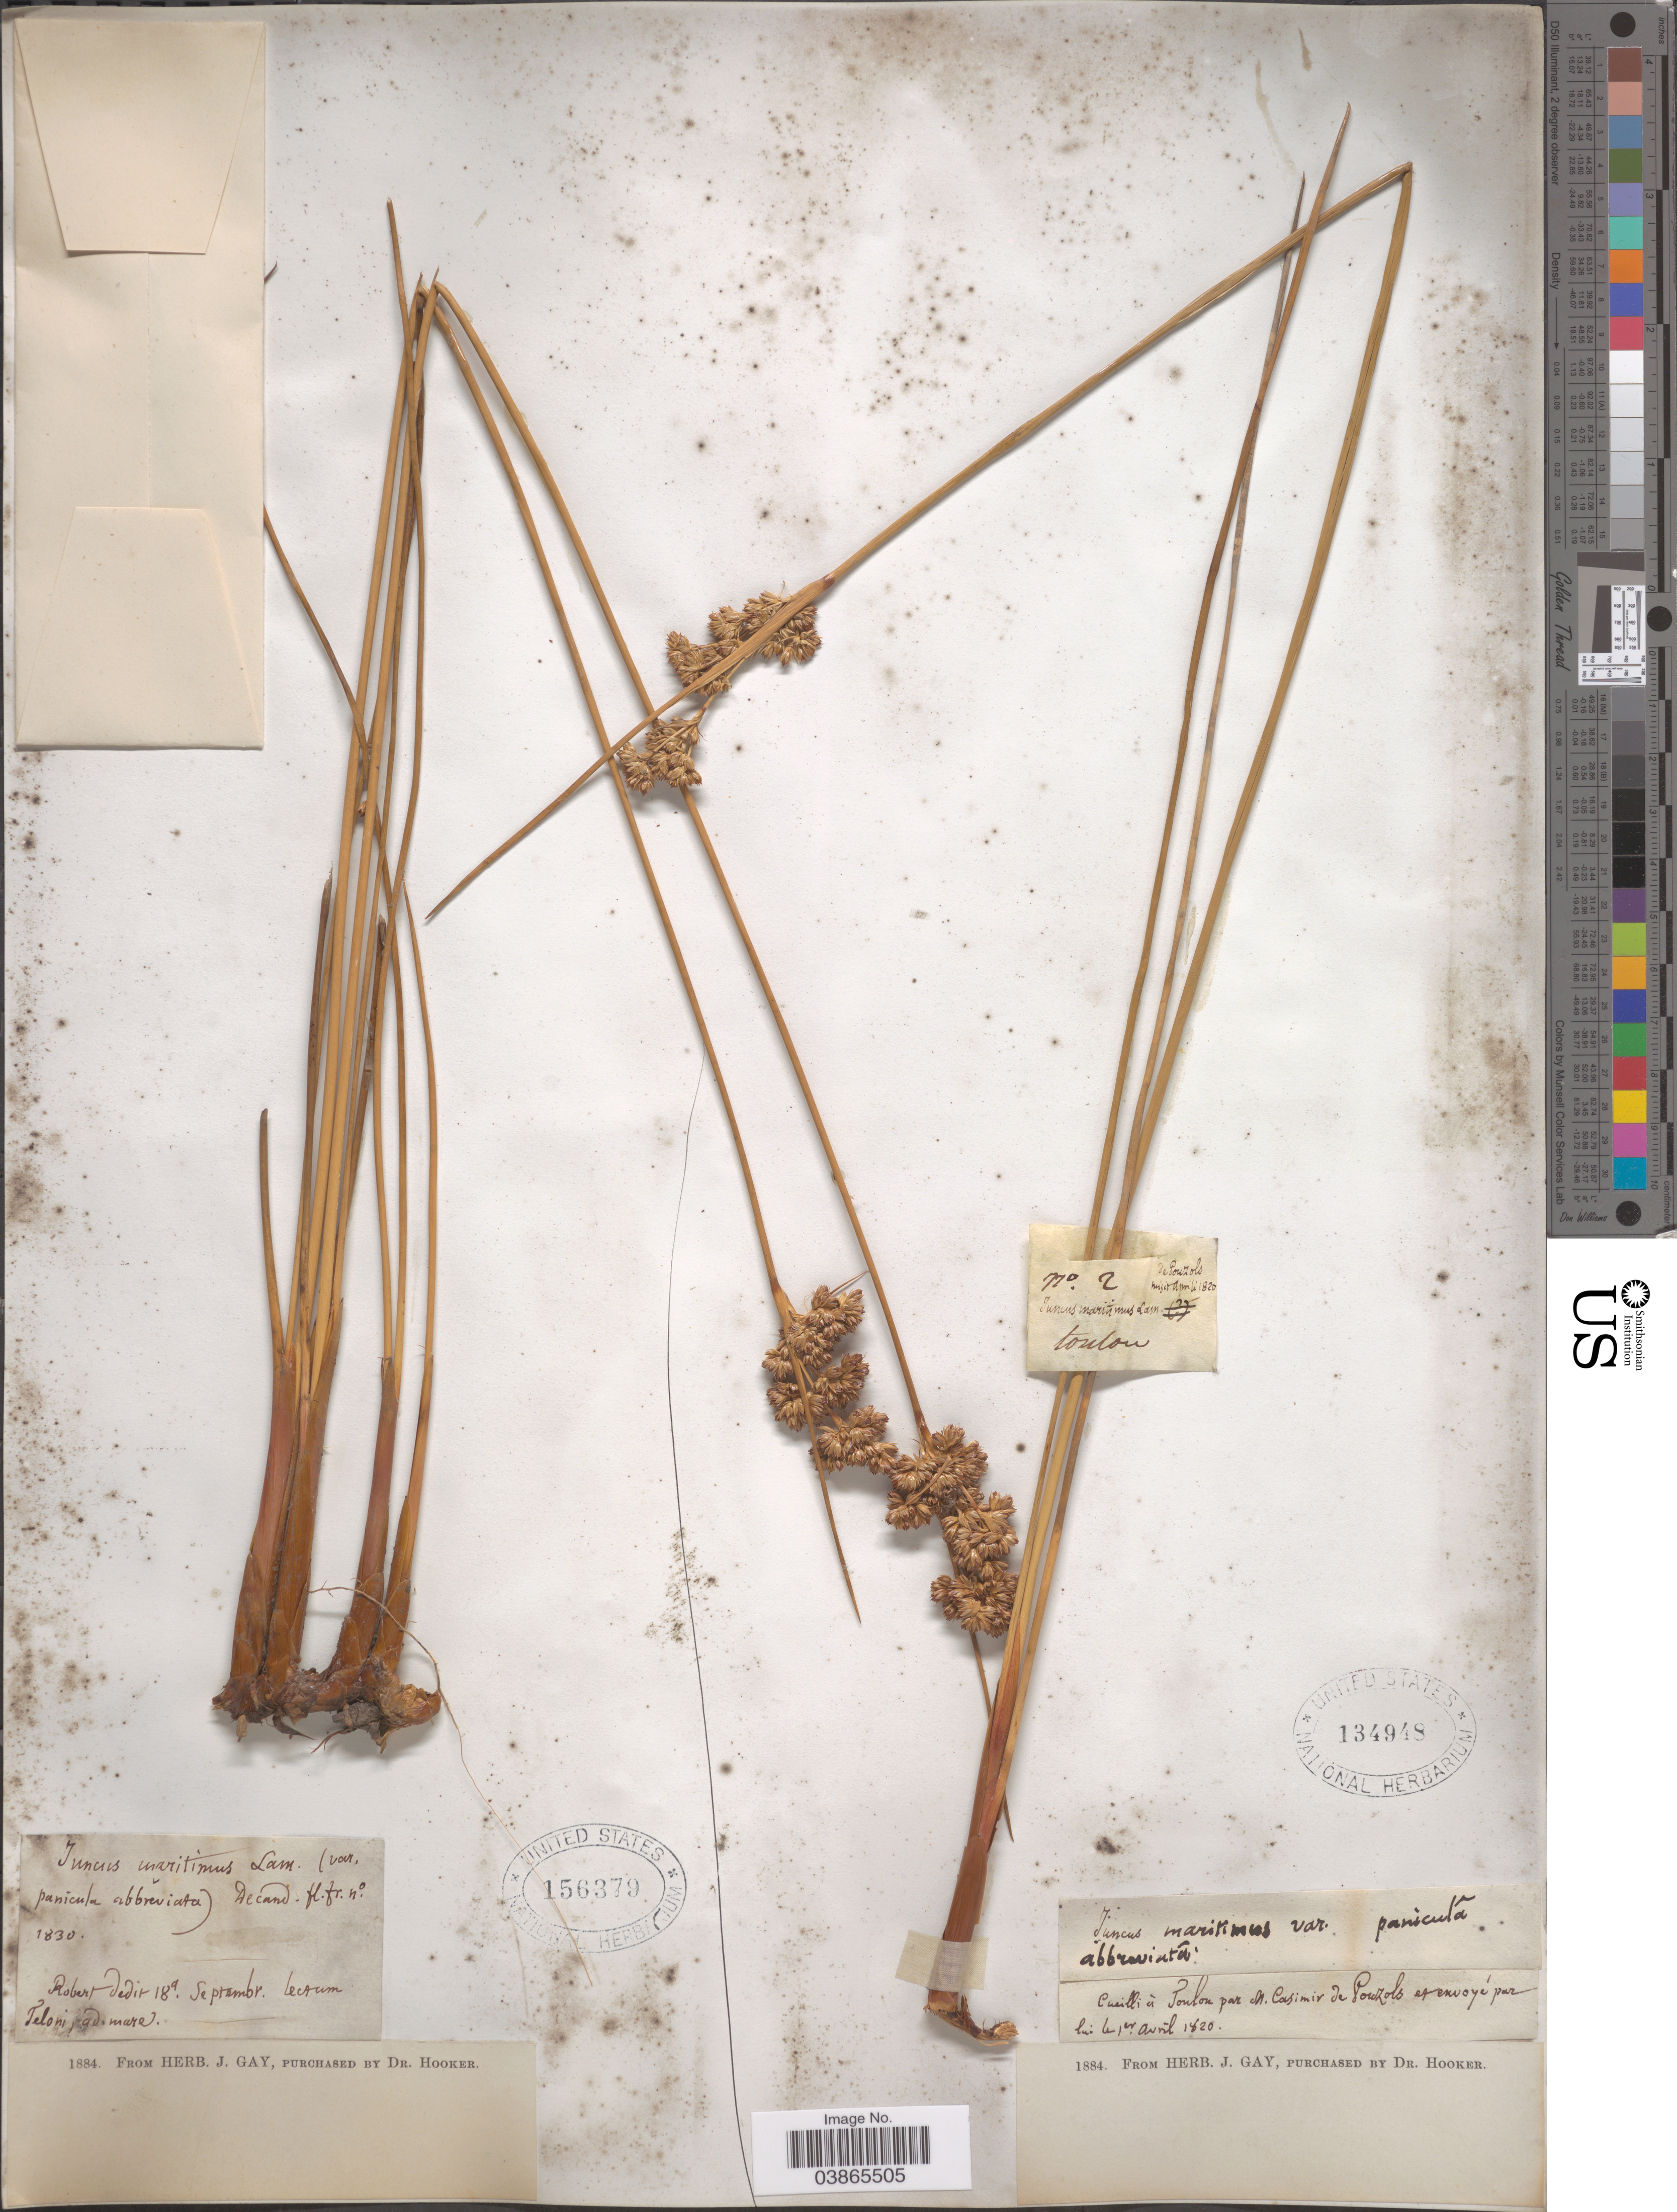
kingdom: Plantae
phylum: Tracheophyta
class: Liliopsida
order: Poales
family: Juncaceae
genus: Juncus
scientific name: Juncus maritimus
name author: Lam.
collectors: ex herb. J. Gay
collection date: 1820-04-01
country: France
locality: Cuilli à Toulon par [illegible text] Casimir de Pouzols et envoyé par lui le.[interpreted]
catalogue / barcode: US 134948